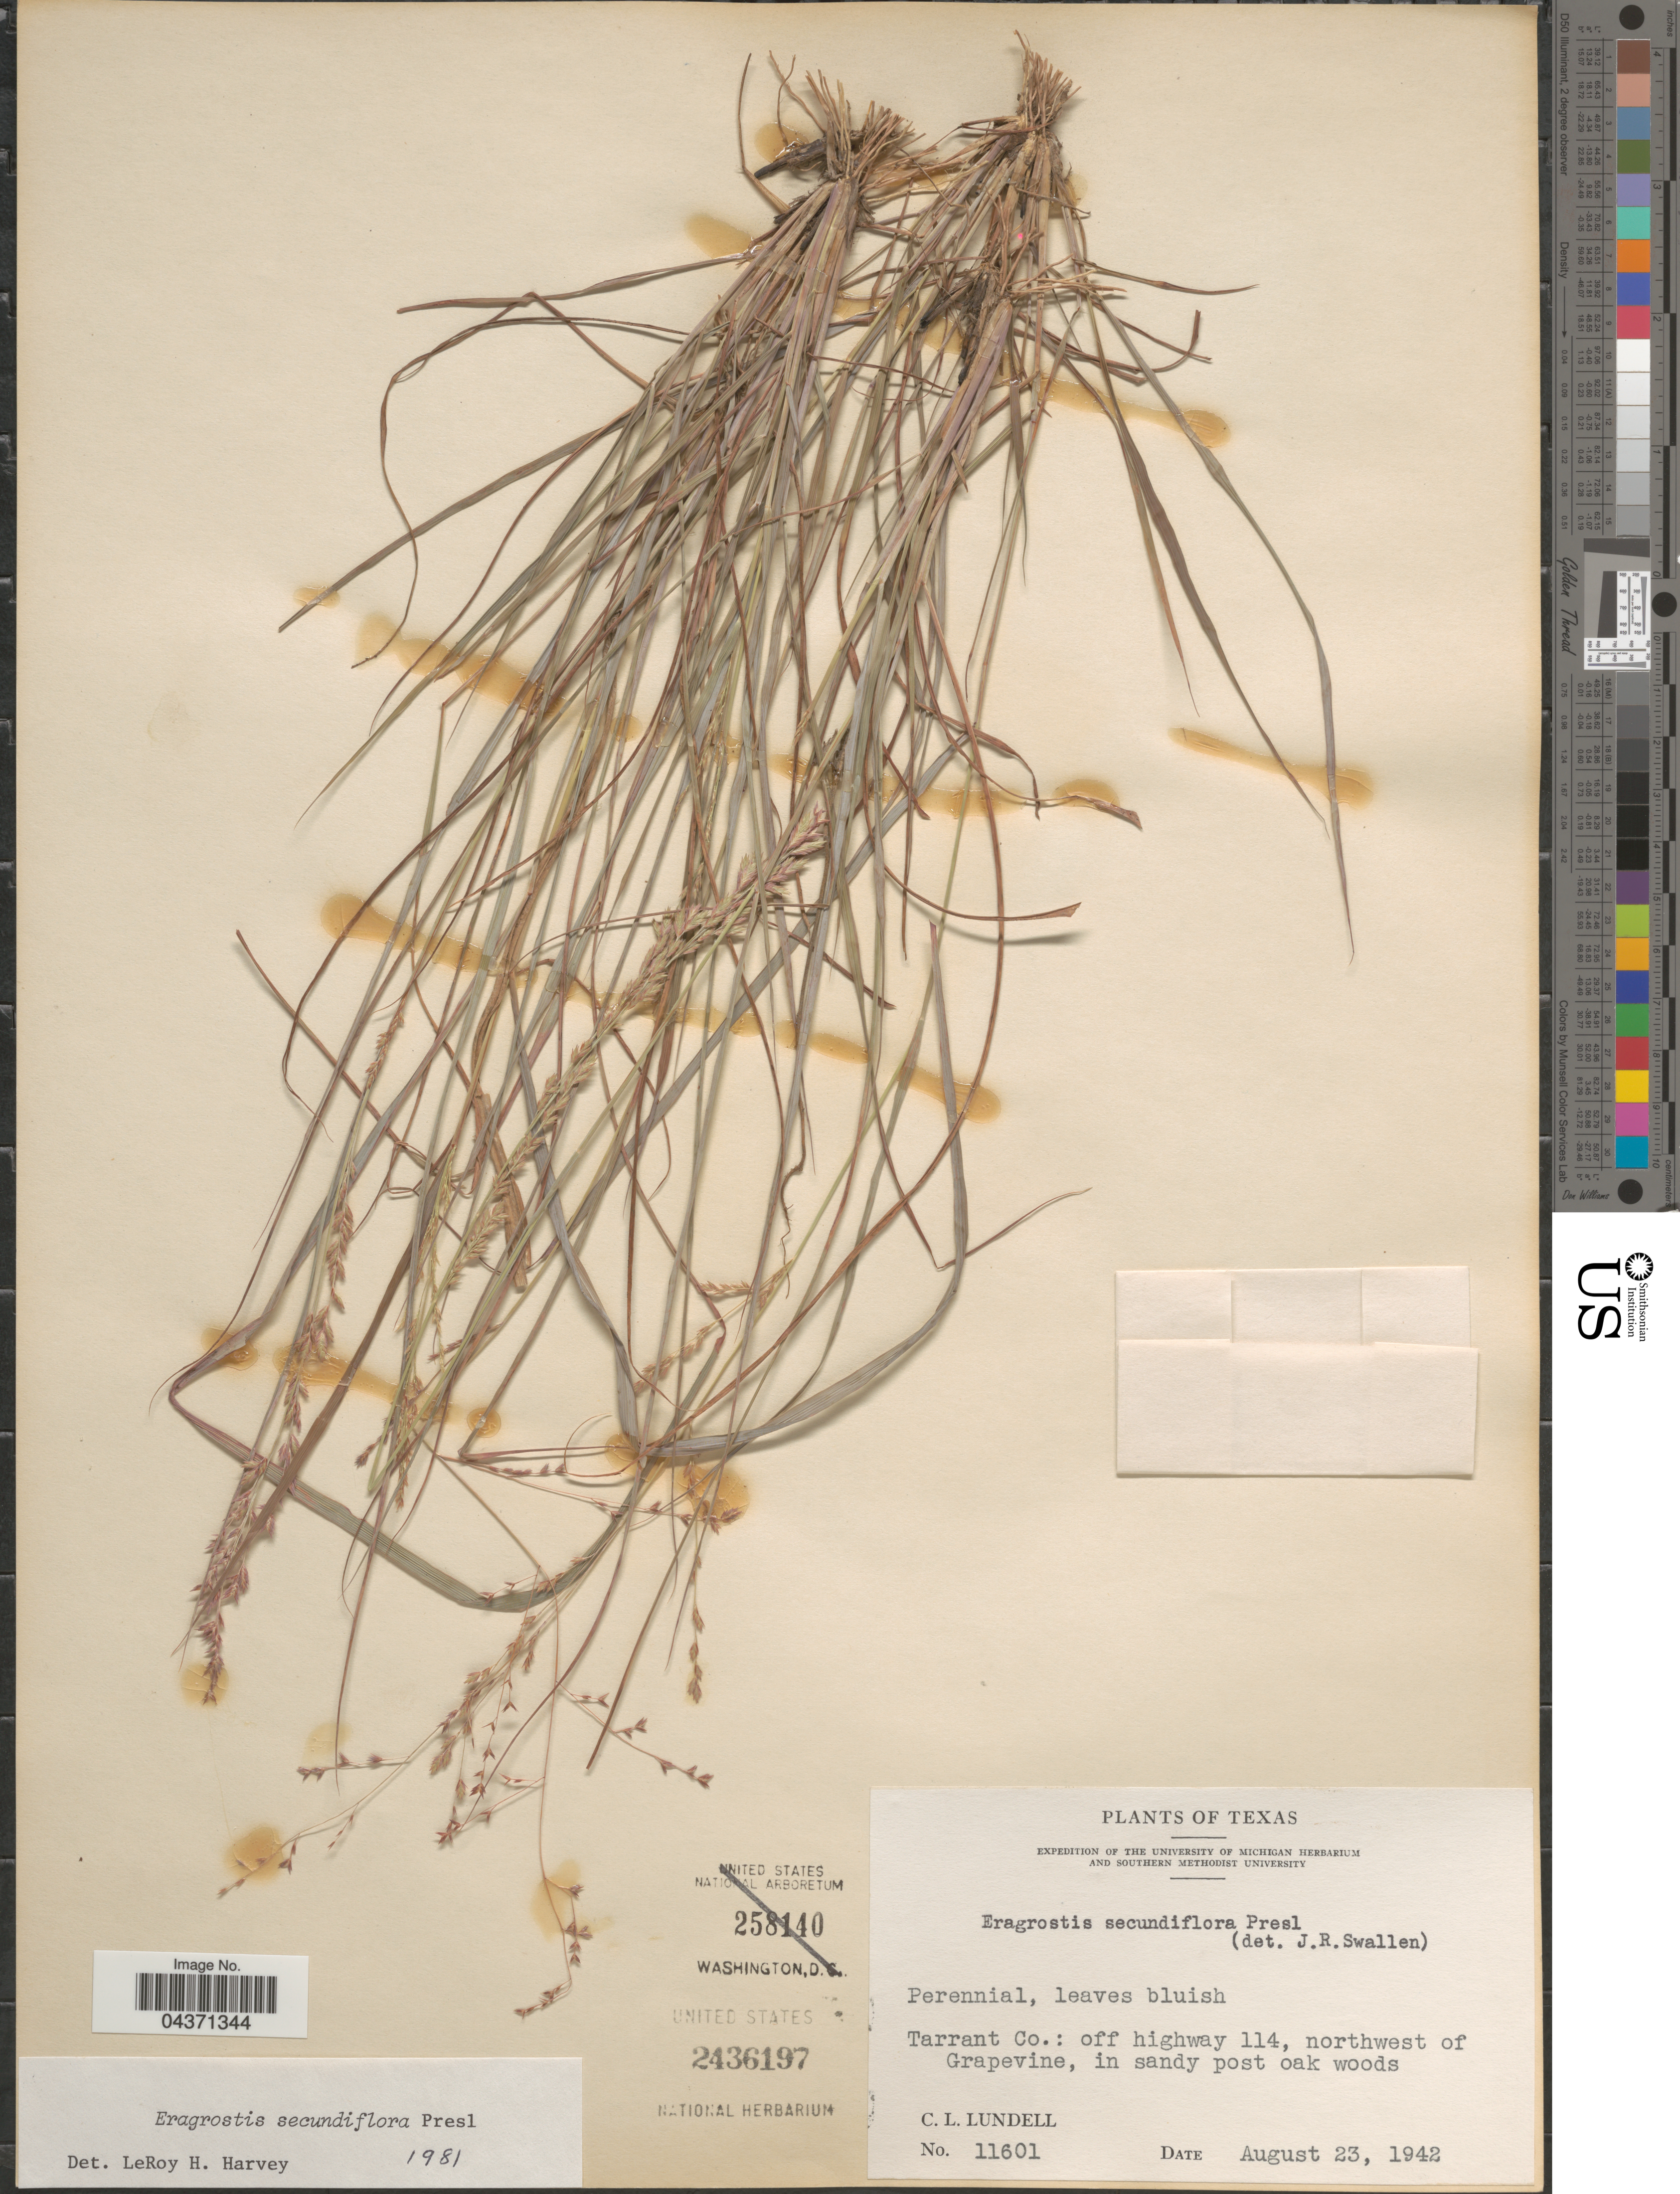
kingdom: Plantae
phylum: Tracheophyta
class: Liliopsida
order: Poales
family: Poaceae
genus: Eragrostis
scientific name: Eragrostis secundiflora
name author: J. Presl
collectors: C. L. Lundell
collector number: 11601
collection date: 1942-08-23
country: United States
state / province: Texas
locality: Expedition of the University of Michigan Herbarium and Southern Methodist University. Tarrant Co.: off highway 114, northwest of Grapevine, in sandy post oak woods.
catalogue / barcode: US 2436197